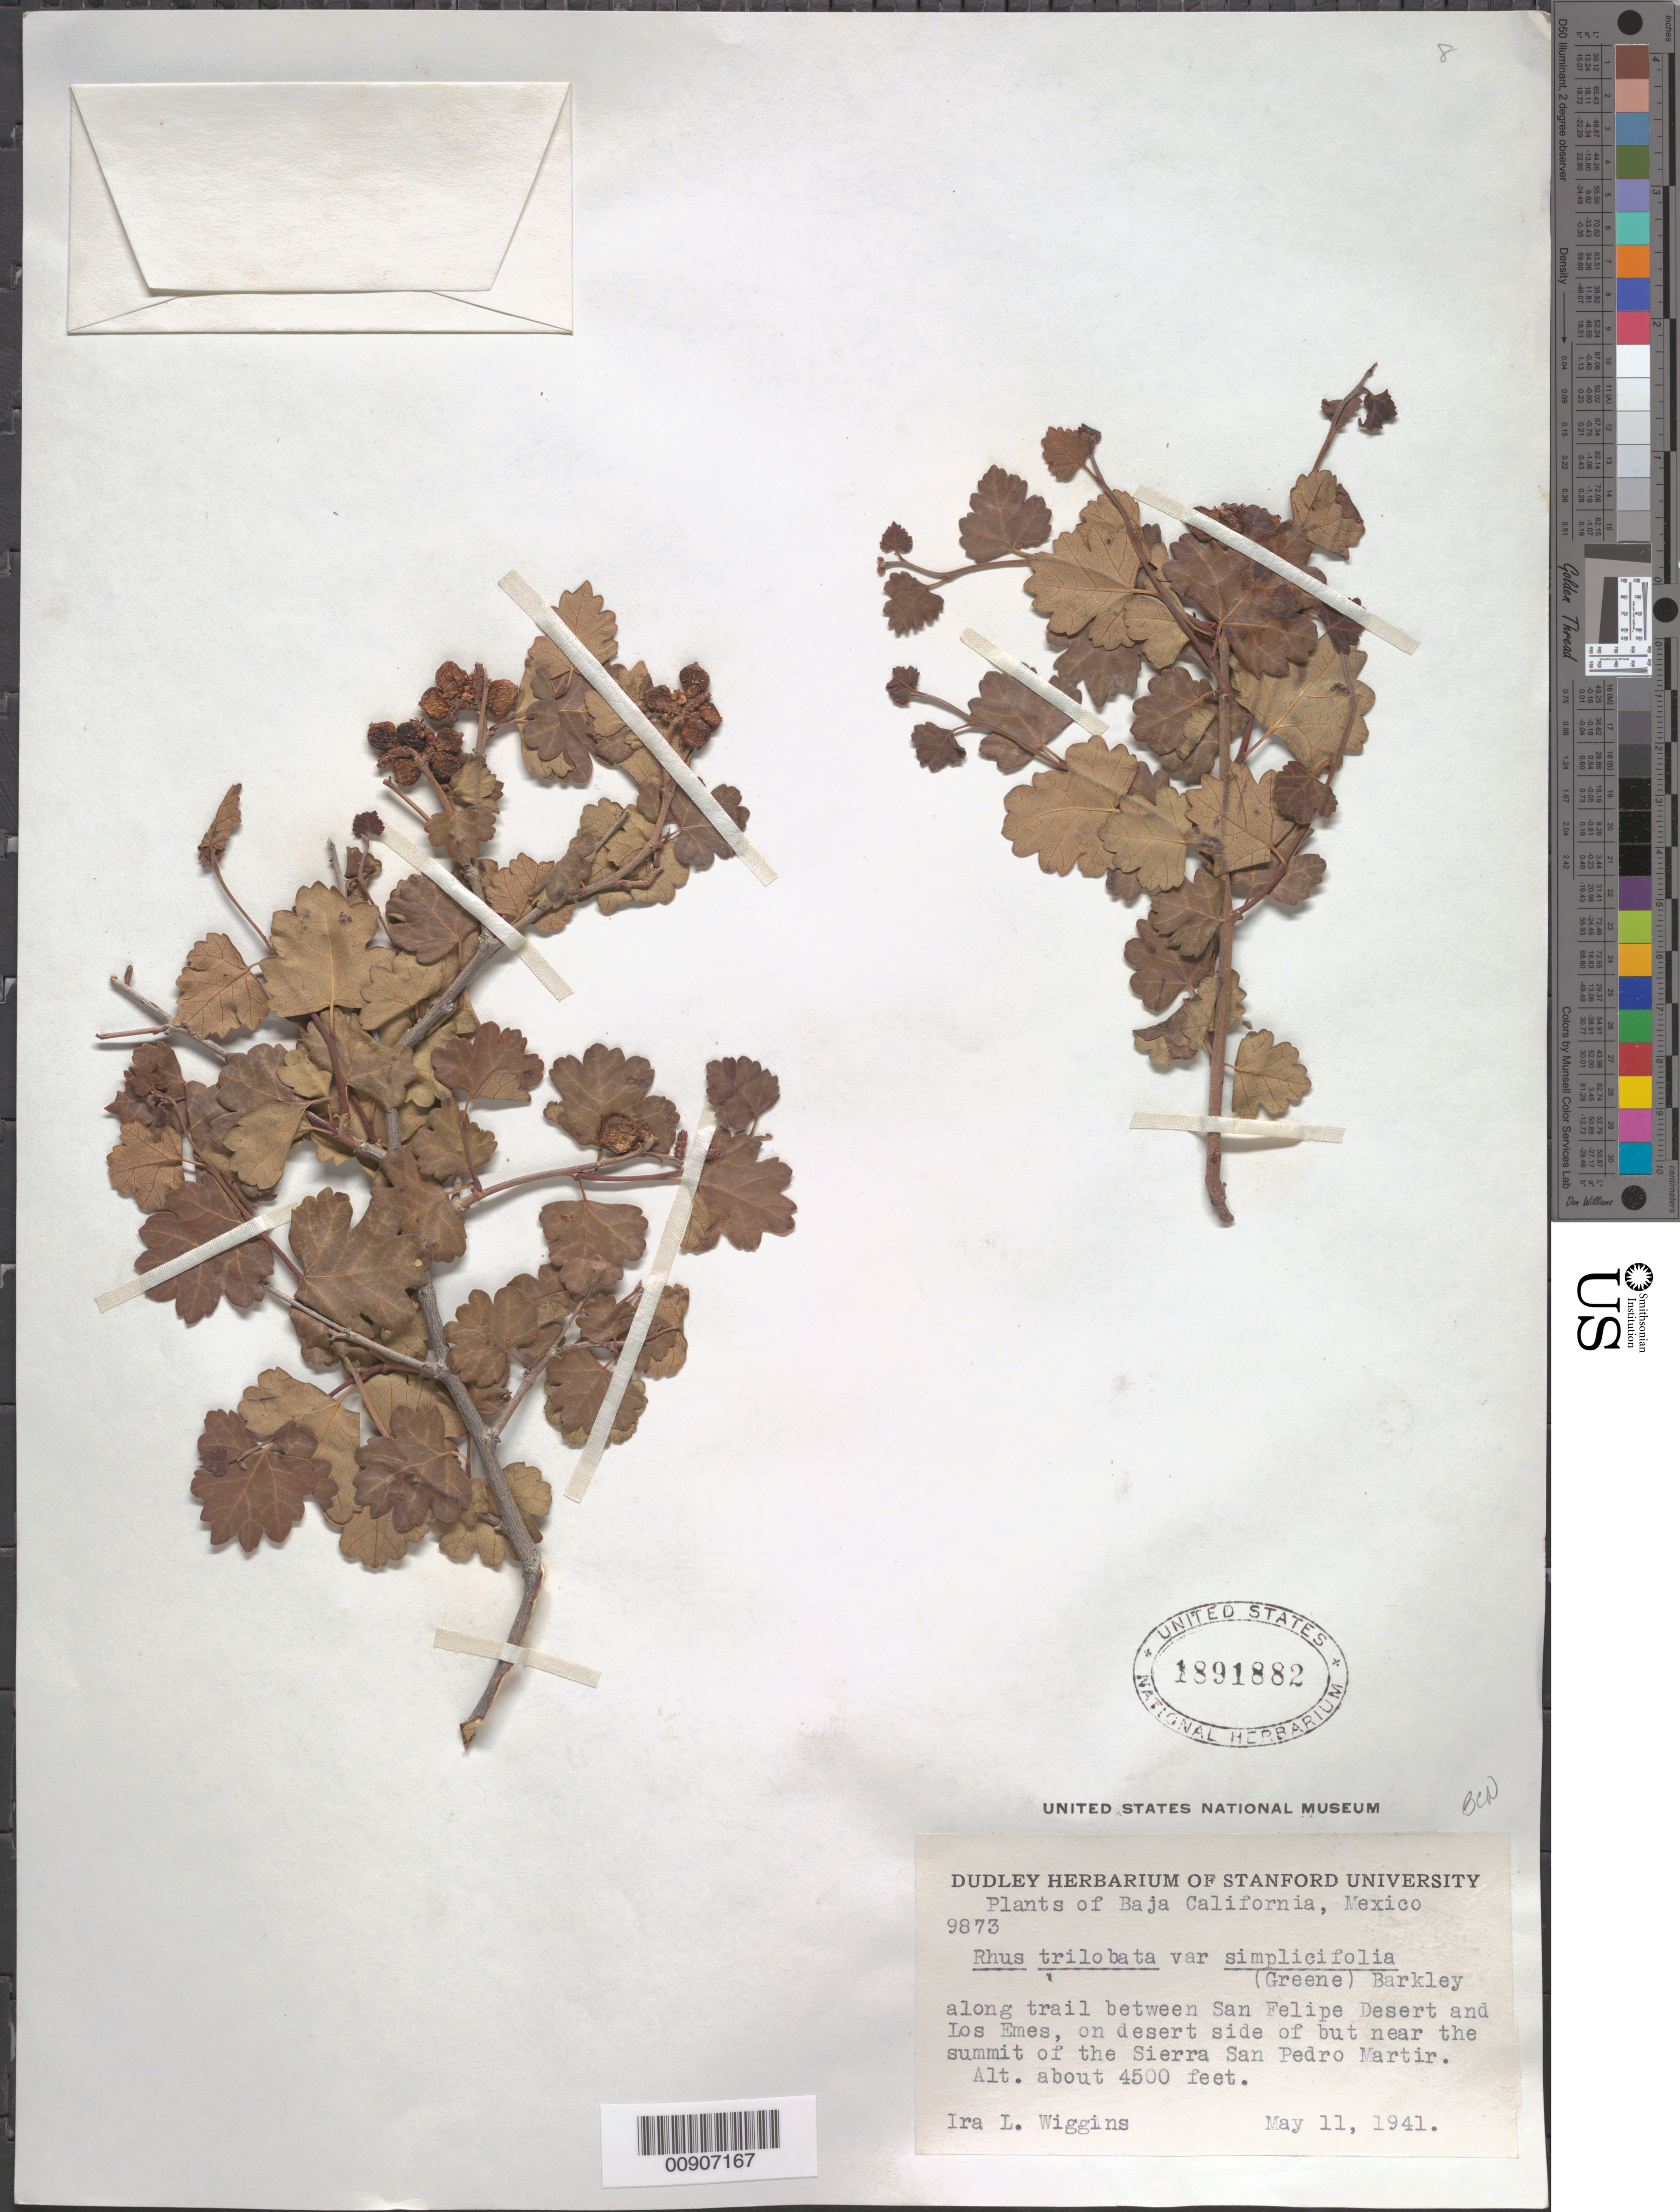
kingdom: Plantae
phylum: Tracheophyta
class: Magnoliopsida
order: Sapindales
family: Anacardiaceae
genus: Rhus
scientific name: Rhus aromatica var. simplicifolia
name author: (Greene) Cronq.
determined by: Mitchell, John D.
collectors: I. L. Wiggins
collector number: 9873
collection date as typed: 11 May 1941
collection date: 1941-05-11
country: Mexico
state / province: Baja California Norte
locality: Along trail between San Felipe Desert and Los Emes, on desert side of but near the summit of the Sierra San Pedro Marir.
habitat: Along trail on desert side of but near the summit of the Sierra.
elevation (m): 1372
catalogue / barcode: US 1891882